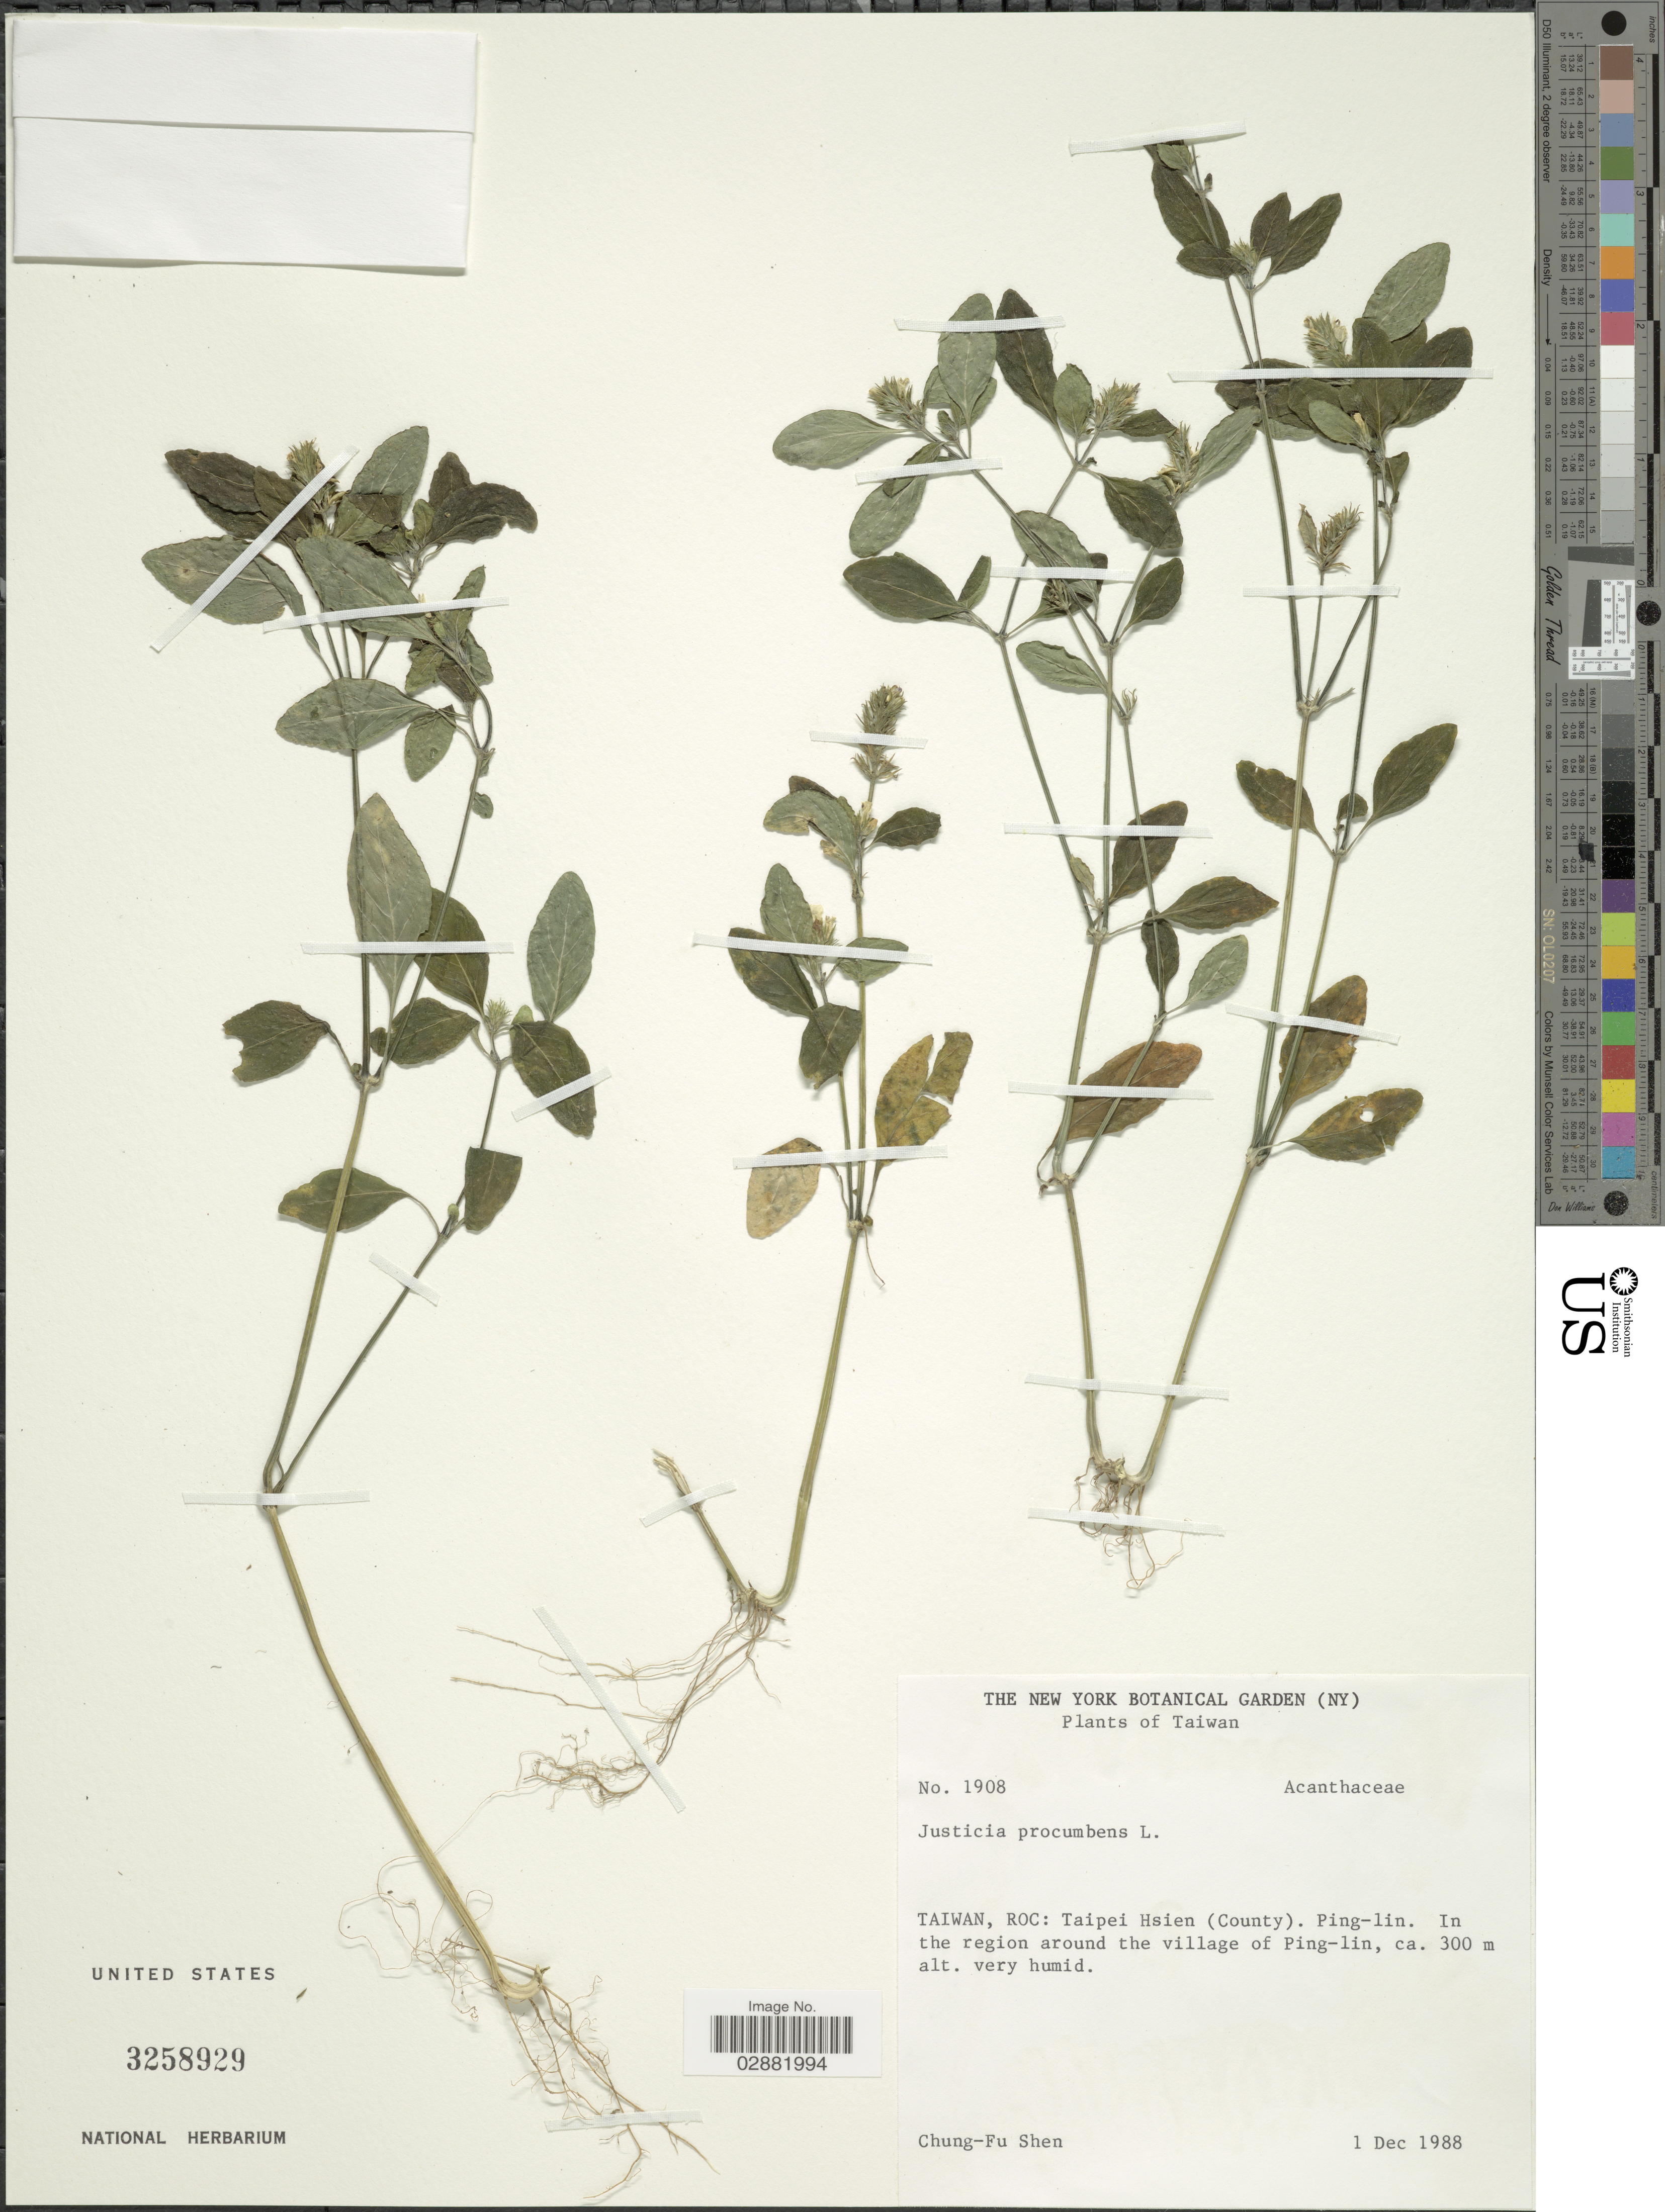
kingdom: Plantae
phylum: Tracheophyta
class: Magnoliopsida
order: Lamiales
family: Acanthaceae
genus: Justicia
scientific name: Justicia procumbens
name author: L.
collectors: C. Shen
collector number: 1908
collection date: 1988-12-01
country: Taiwan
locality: ROC, Taipei Hsien (County), Ping-lin, In the region around the village of Ping-lin.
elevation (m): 300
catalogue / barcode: US 3258929